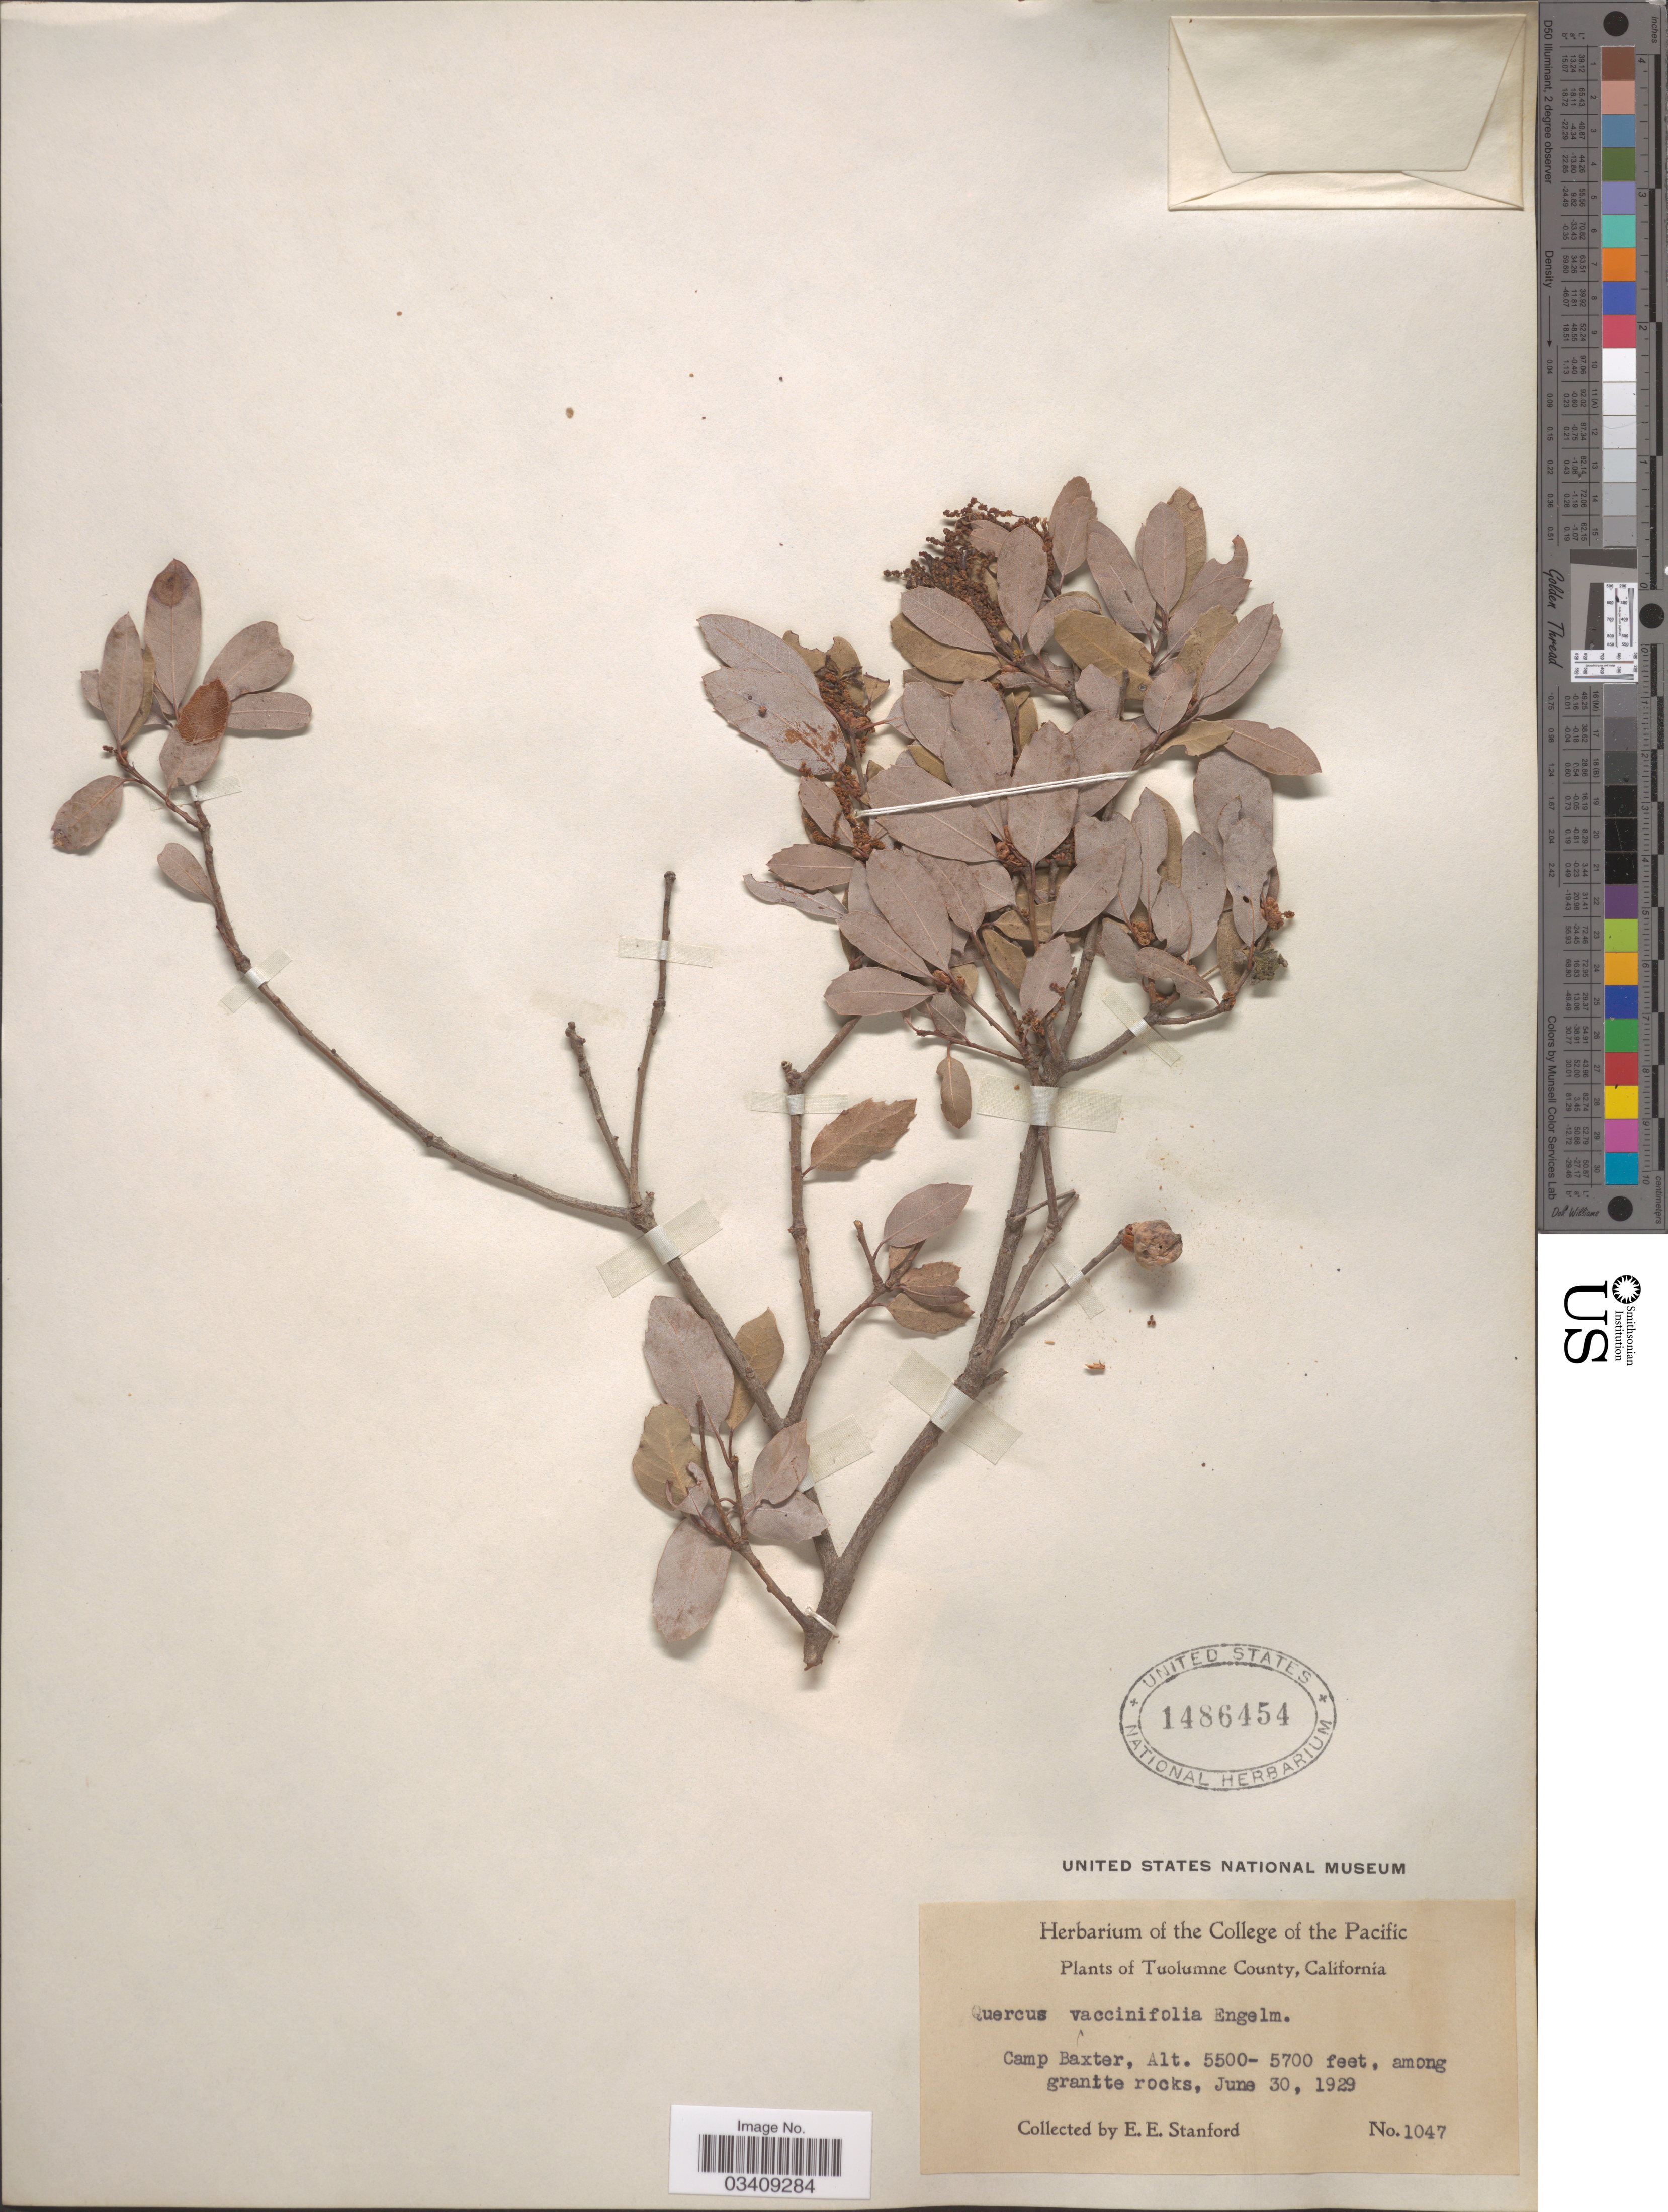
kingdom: Plantae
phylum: Tracheophyta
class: Magnoliopsida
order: Fagales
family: Fagaceae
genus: Quercus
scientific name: Quercus aaata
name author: C.H. Müll.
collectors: E. Stanford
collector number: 1047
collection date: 1929-06-30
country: United States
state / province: California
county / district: Tuolumne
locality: Tuolumne County. Camp Baxter.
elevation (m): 1676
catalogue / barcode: US 1486454